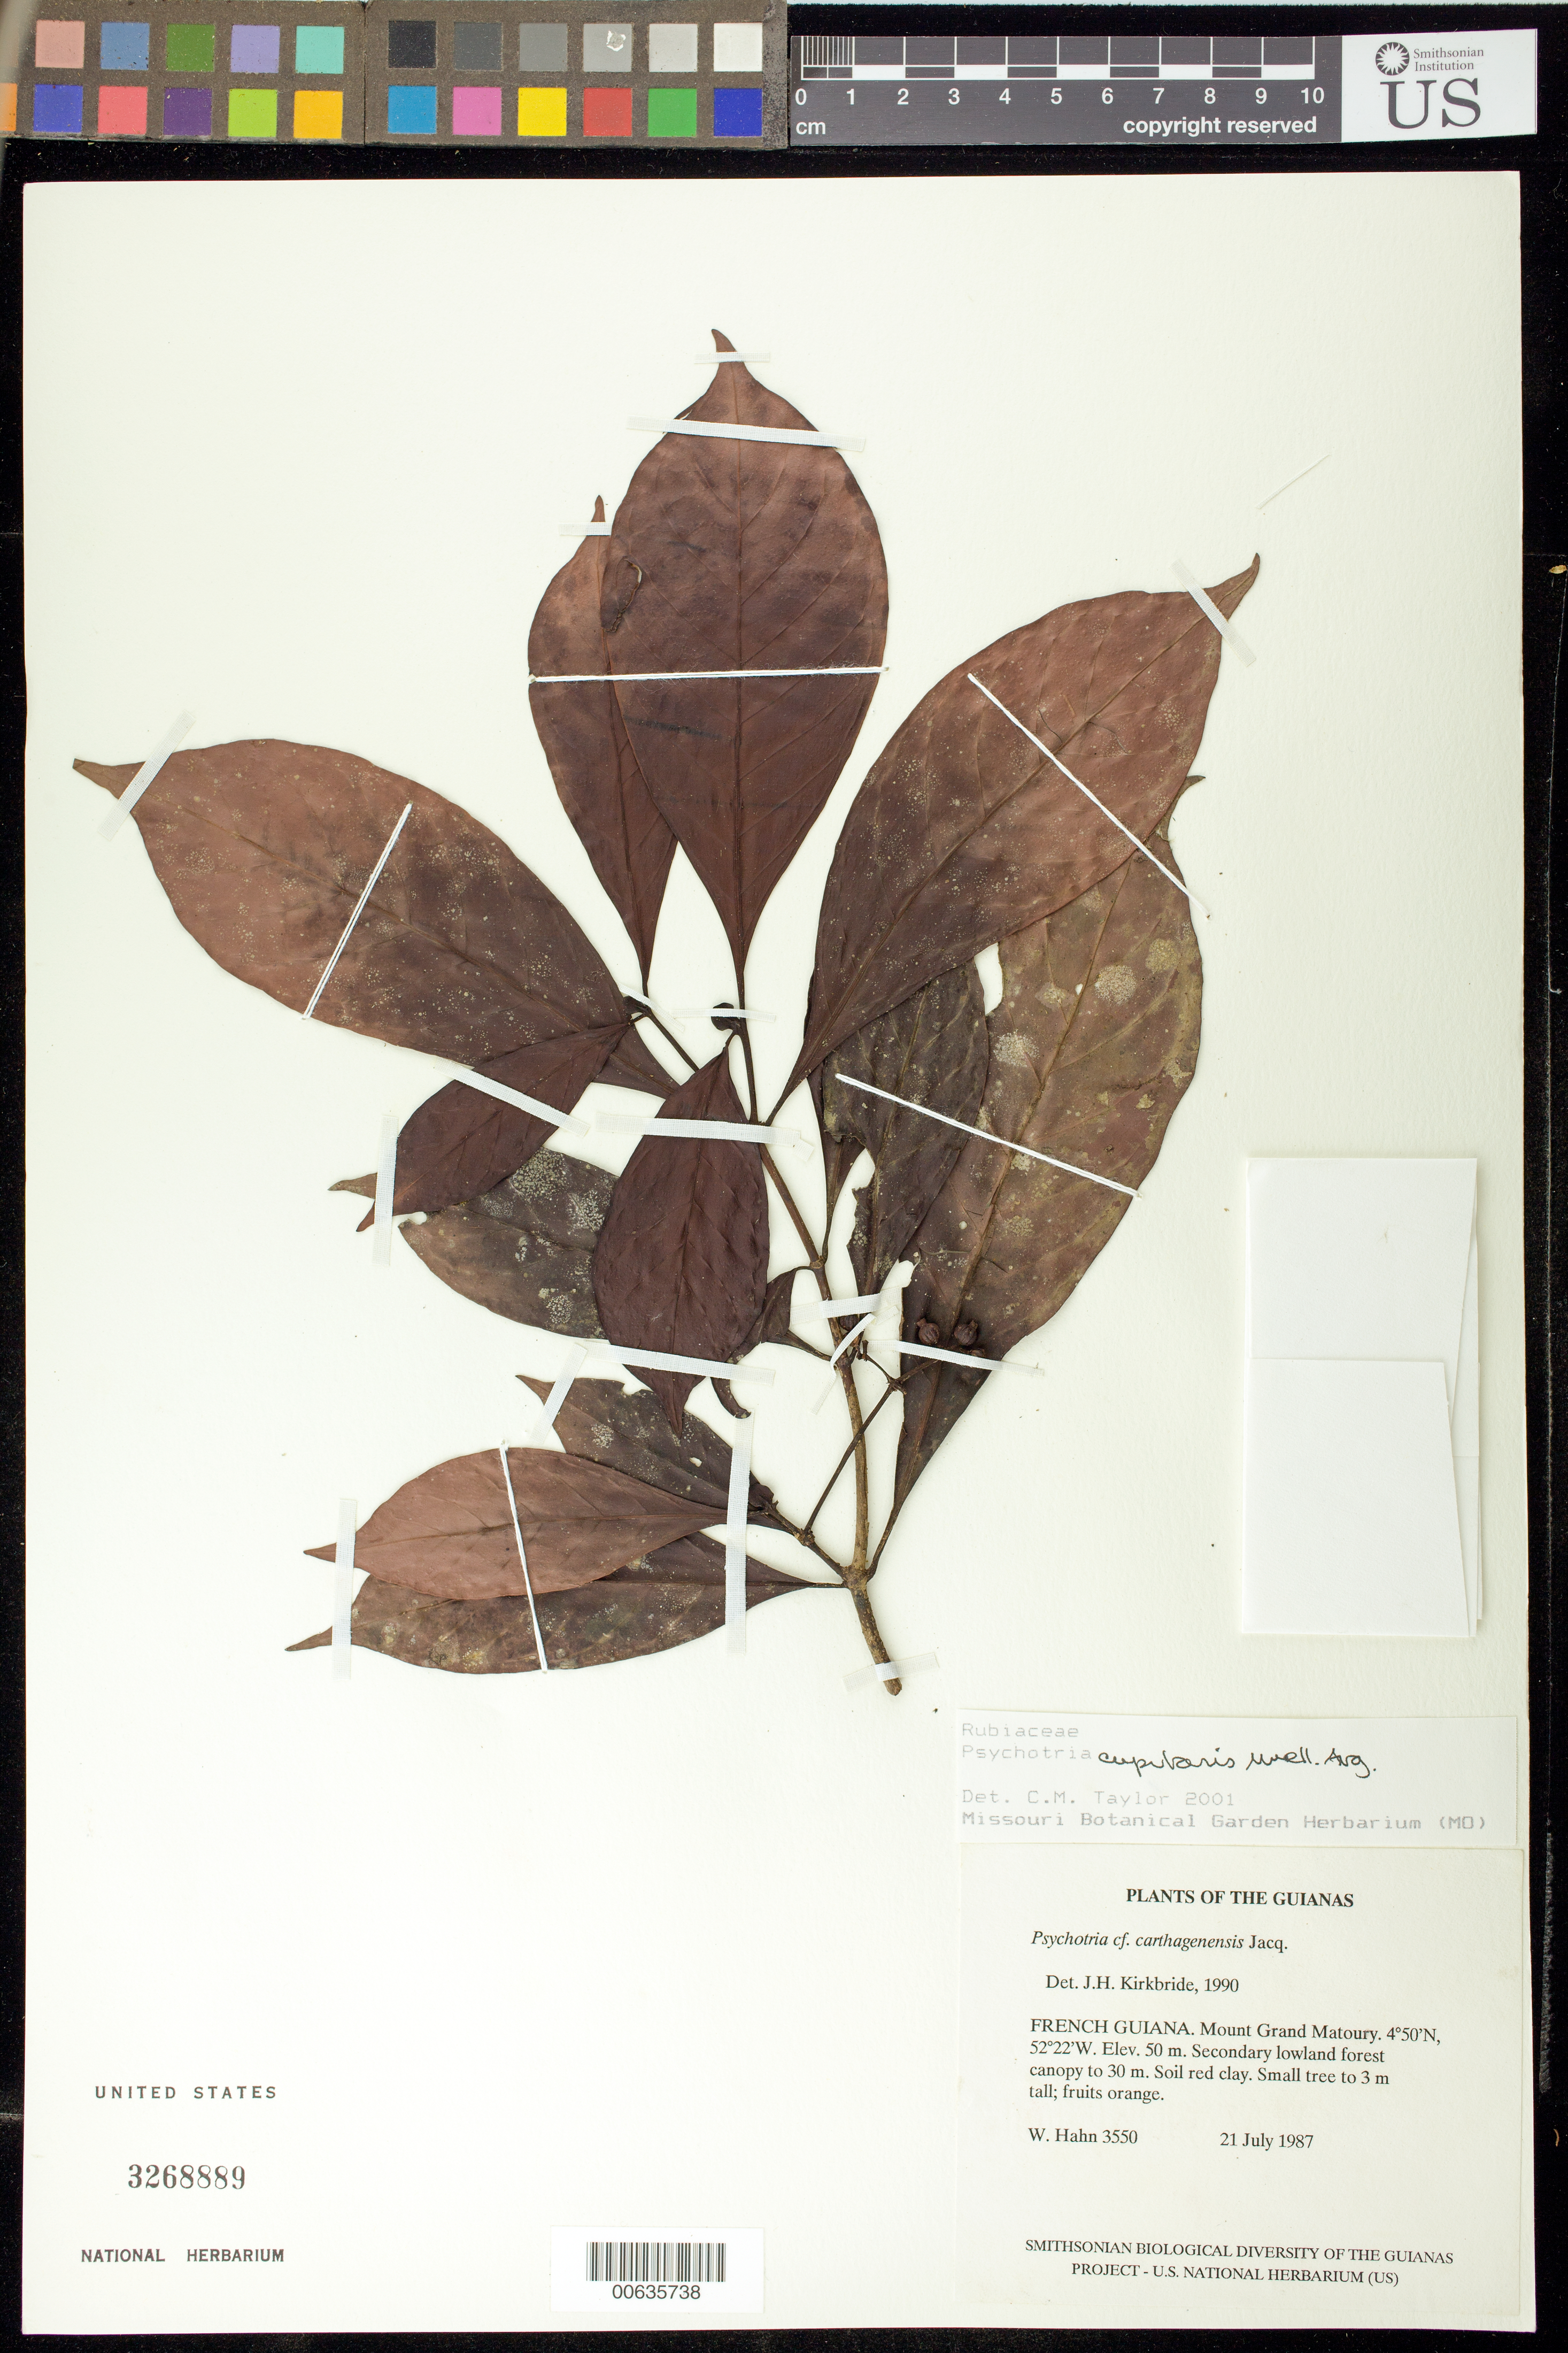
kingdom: Plantae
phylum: Tracheophyta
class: Magnoliopsida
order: Gentianales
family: Rubiaceae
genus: Psychotria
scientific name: Psychotria cupularis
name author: (Müll. Arg.) Standl.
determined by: Kirkbride, J. H.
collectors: W. Hahn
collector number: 3550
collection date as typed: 21 July 1987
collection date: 1987-07-21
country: French Guiana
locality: Mount Grand Matoury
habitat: Secondary lowland forest canopy to 30 m. Soil red clay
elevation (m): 50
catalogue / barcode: US 3268889